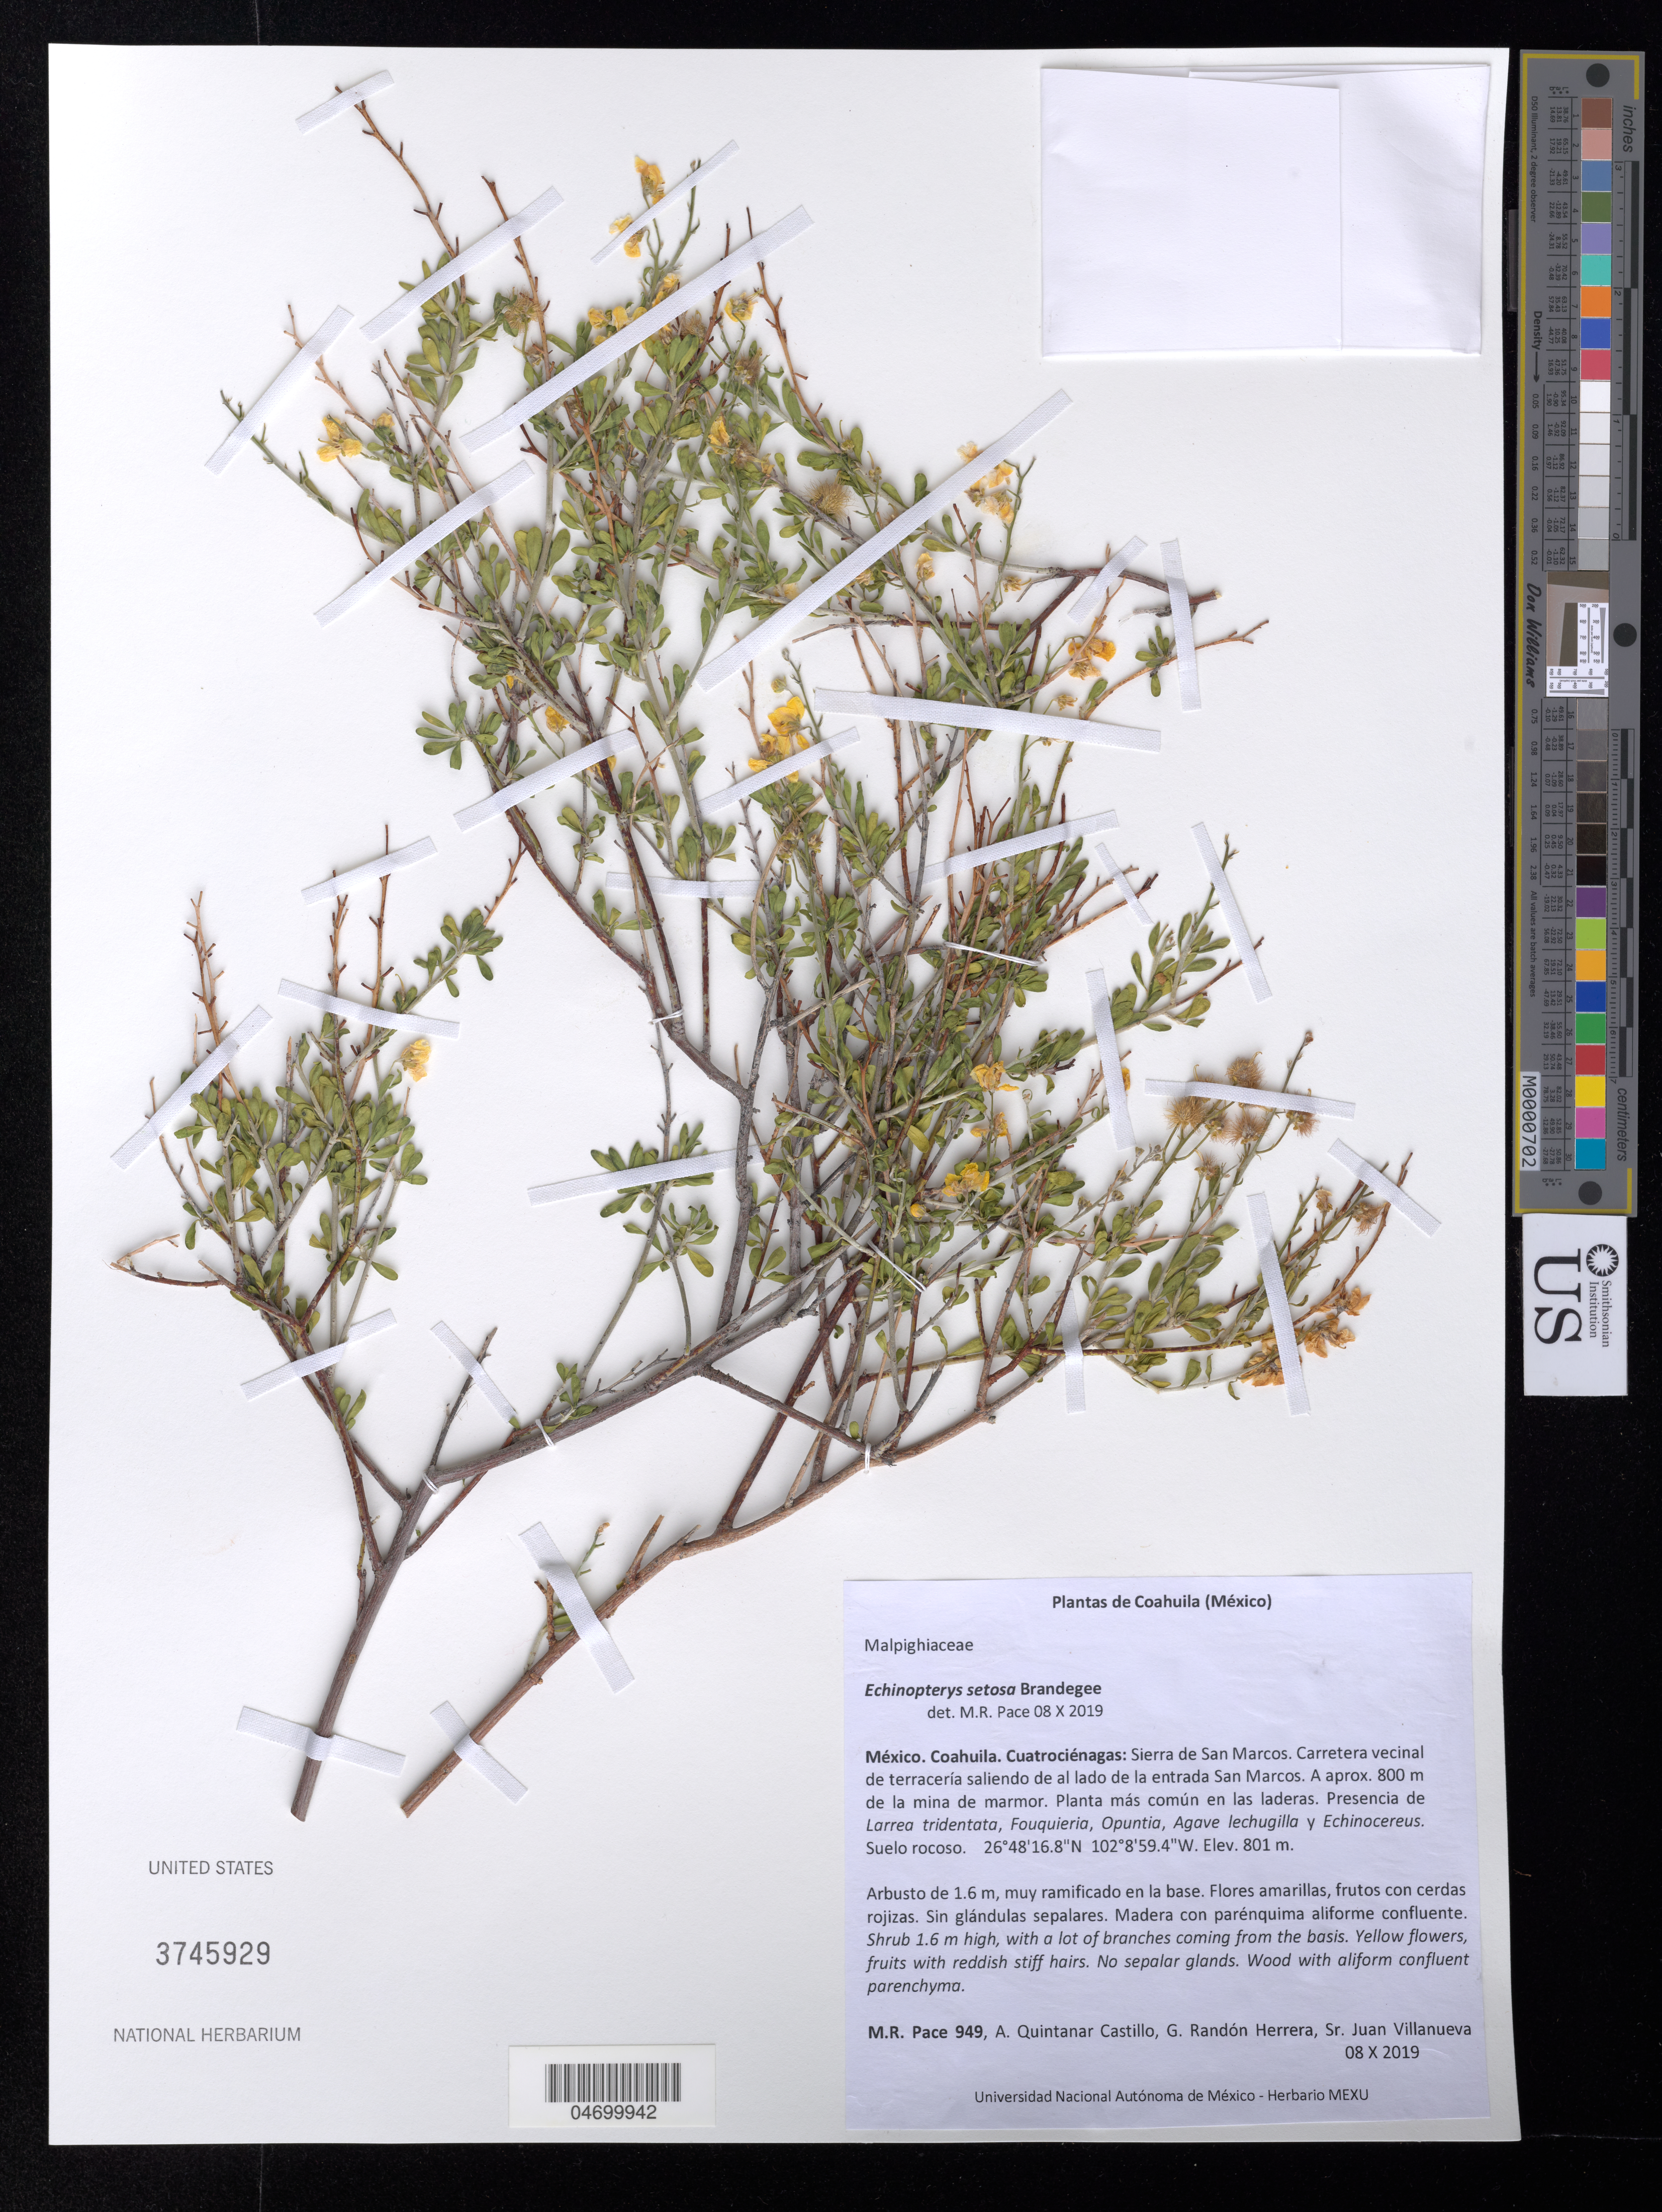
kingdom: Plantae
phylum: Tracheophyta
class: Magnoliopsida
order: Malpighiales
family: Malpighiaceae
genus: Echinopterys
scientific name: Echinopterys setosa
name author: Brandegee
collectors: M. Pace, A. Quintanar Castillo, G. Randón Herrera & J. Villanueva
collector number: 949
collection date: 2019-10-08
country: Mexico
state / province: Coahuila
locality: Cuatrociénagas: Sierra de San Marcos. Carretera vecinal de terracería saliendo de al lado de la entrada San Marcos. A aprox. 800 m de la mina de marmor.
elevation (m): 801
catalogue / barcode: US 3745929